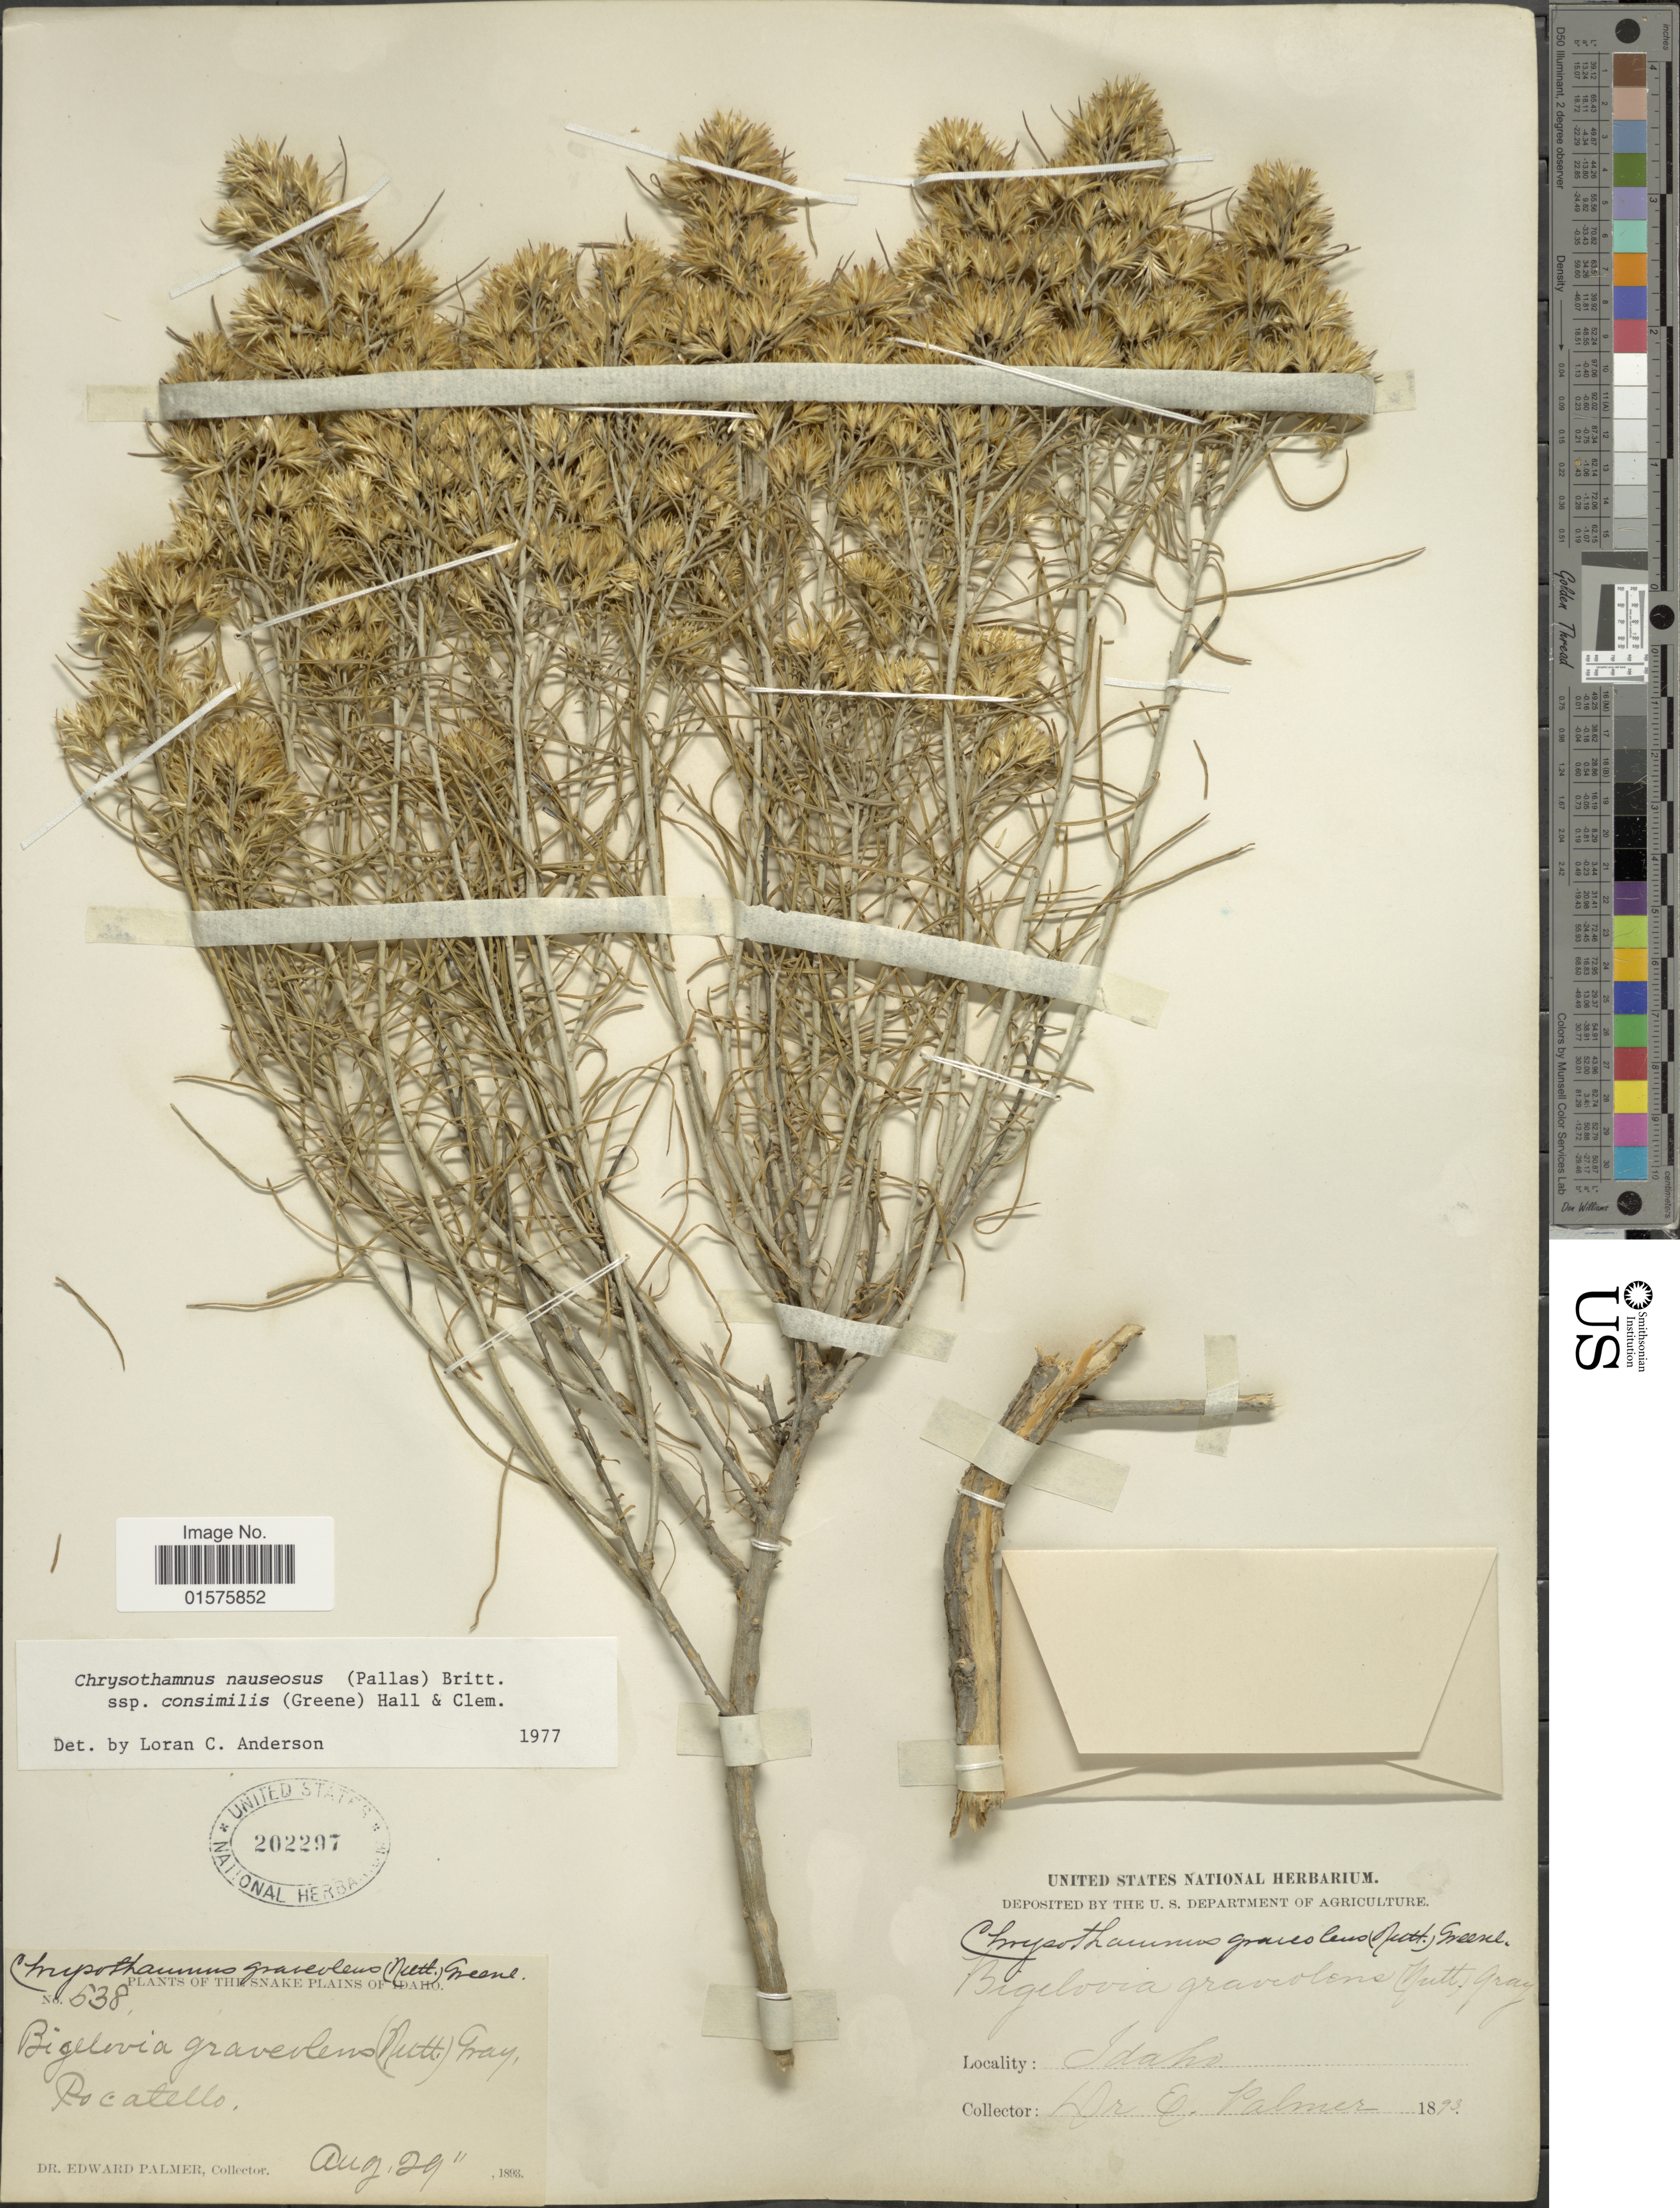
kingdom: Plantae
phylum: Tracheophyta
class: Magnoliopsida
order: Asterales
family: Asteraceae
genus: Ericameria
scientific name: Ericameria nauseosa var. oreophila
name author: (A. Nelson) G.L. Nesom & G.I. Baird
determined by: Urbatsch, Lowell E., Curator (LSU), Louisiana State University (UNITED STATES)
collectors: E. Palmer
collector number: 538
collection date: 1893-08-29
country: United States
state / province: Idaho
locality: Pocatello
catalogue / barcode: US 202297